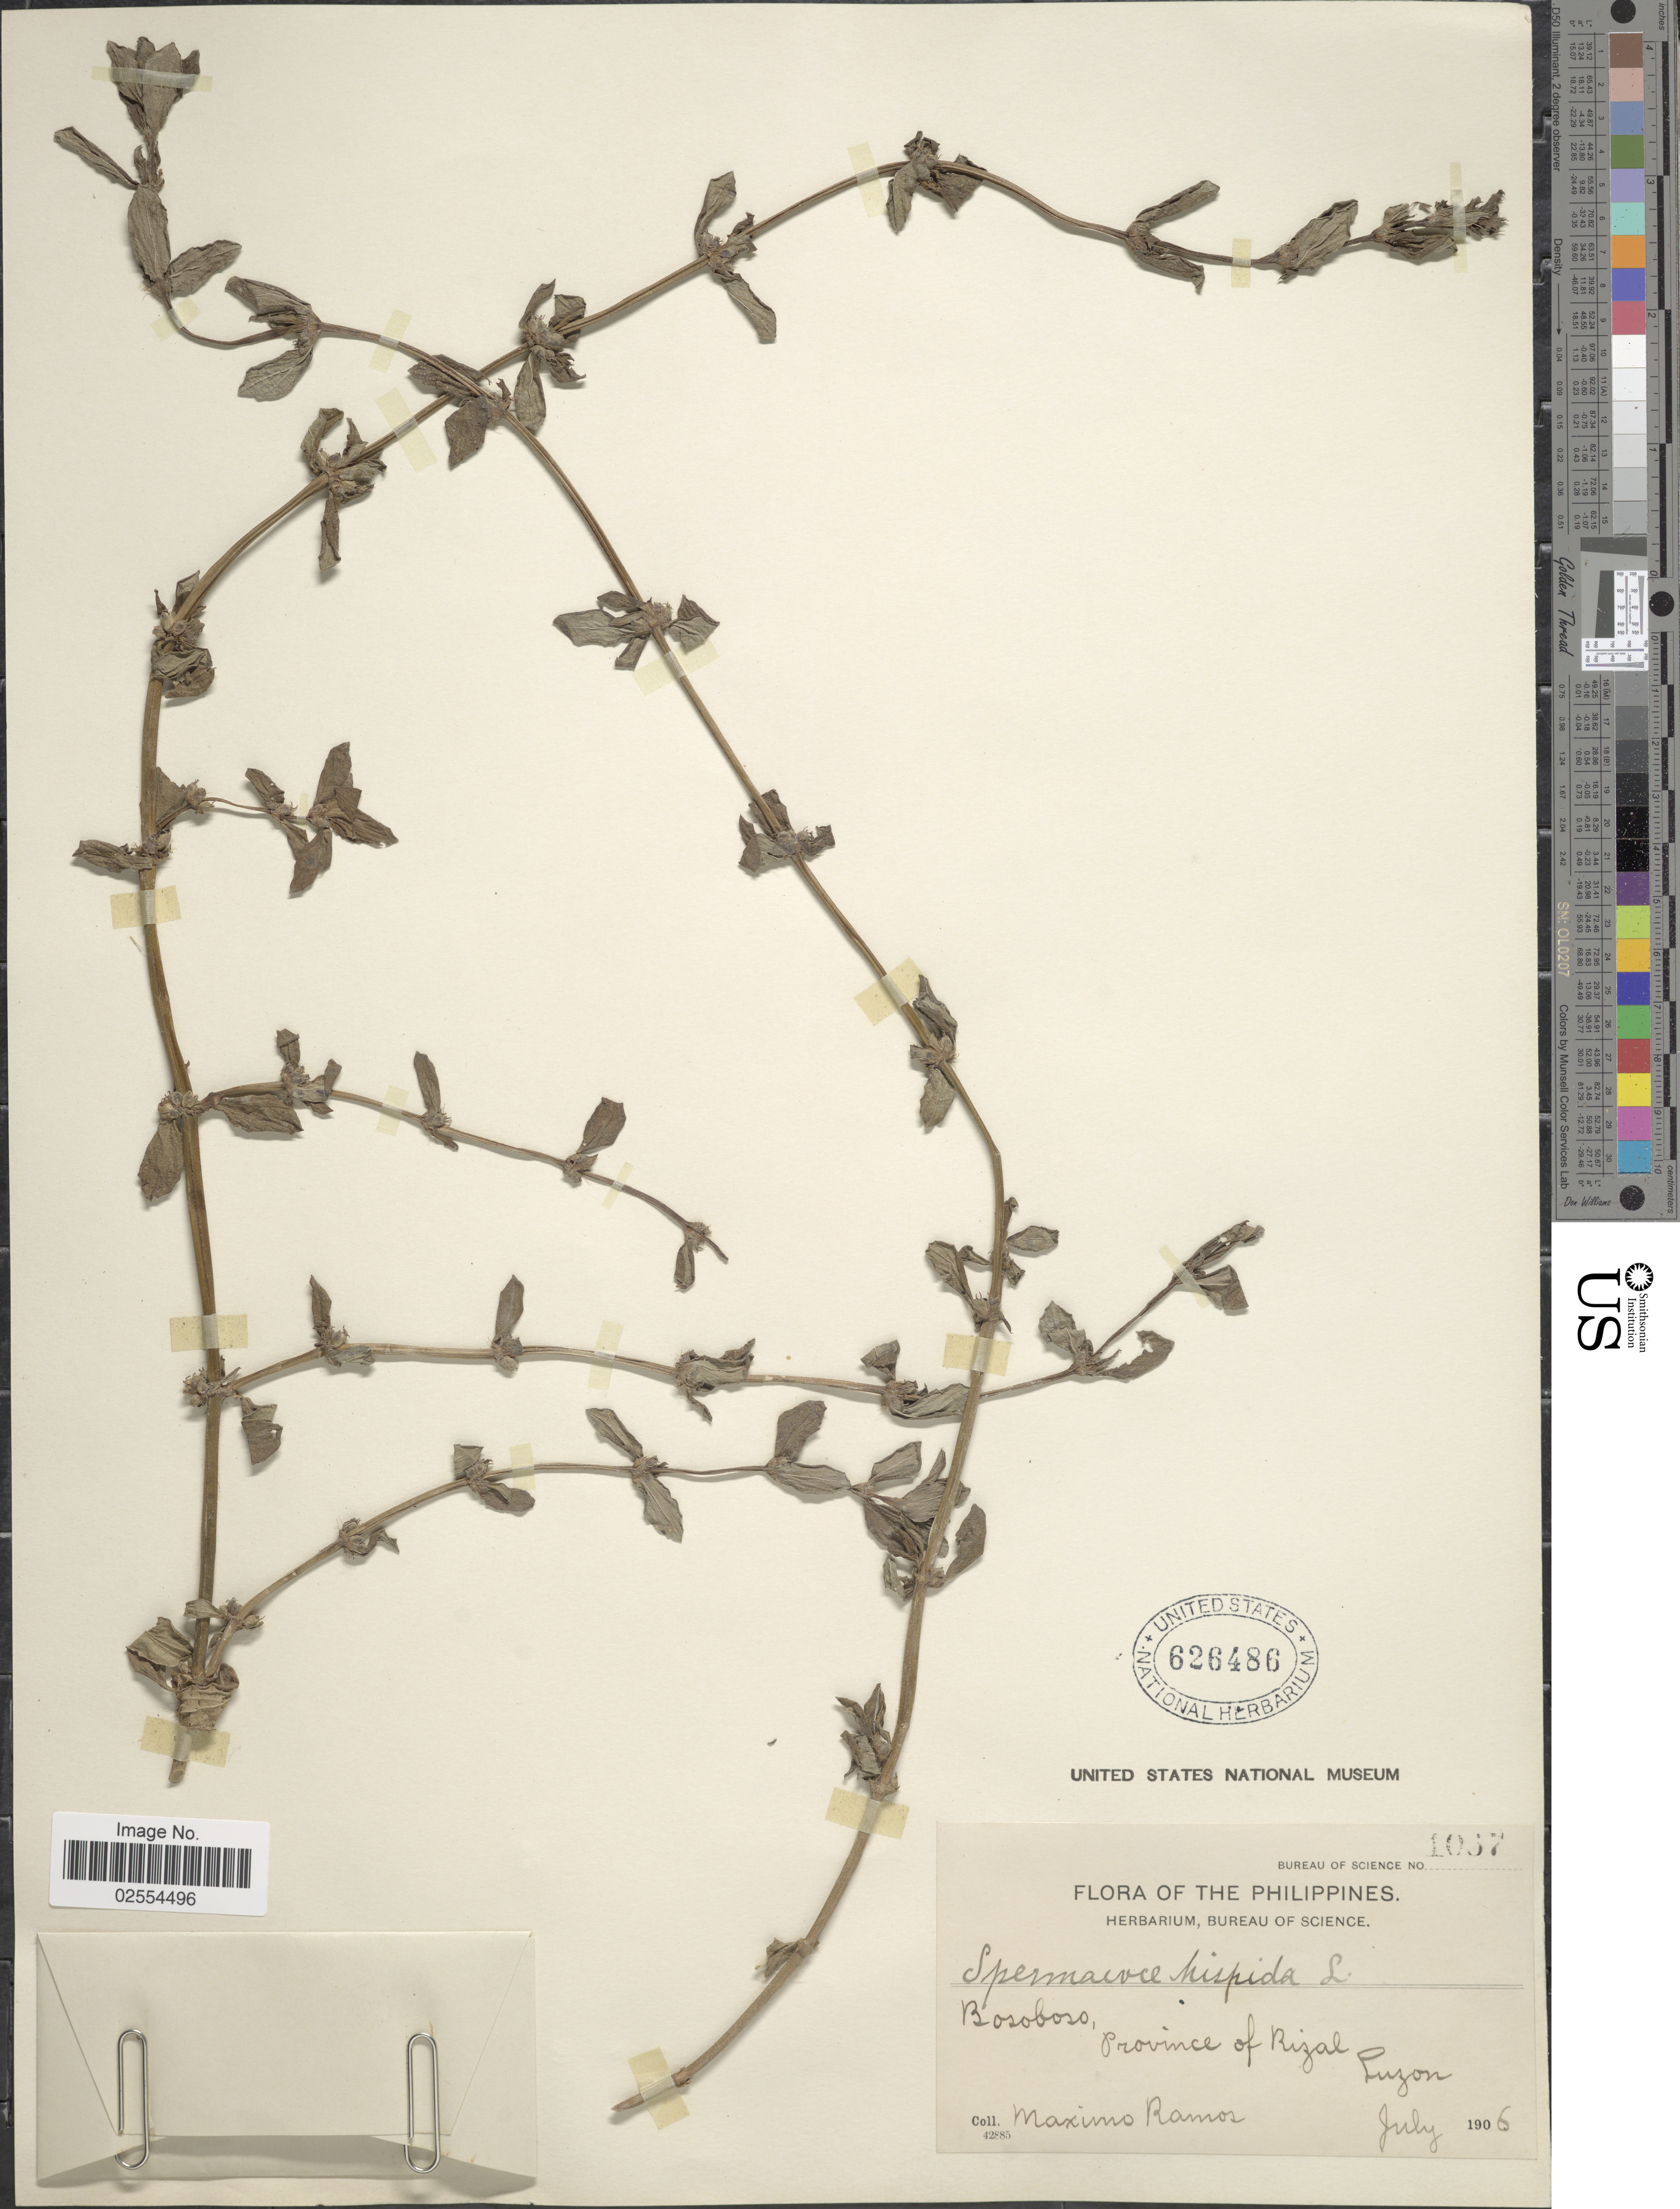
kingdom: Plantae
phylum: Tracheophyta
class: Magnoliopsida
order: Gentianales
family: Rubiaceae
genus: Spermacoce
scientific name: Spermacoce hispida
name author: L.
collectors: M. Ramos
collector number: Bureau of Science 1037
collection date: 1906-07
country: Philippines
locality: Bosoboso, Province of Rizal, Luzon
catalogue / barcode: US 626486